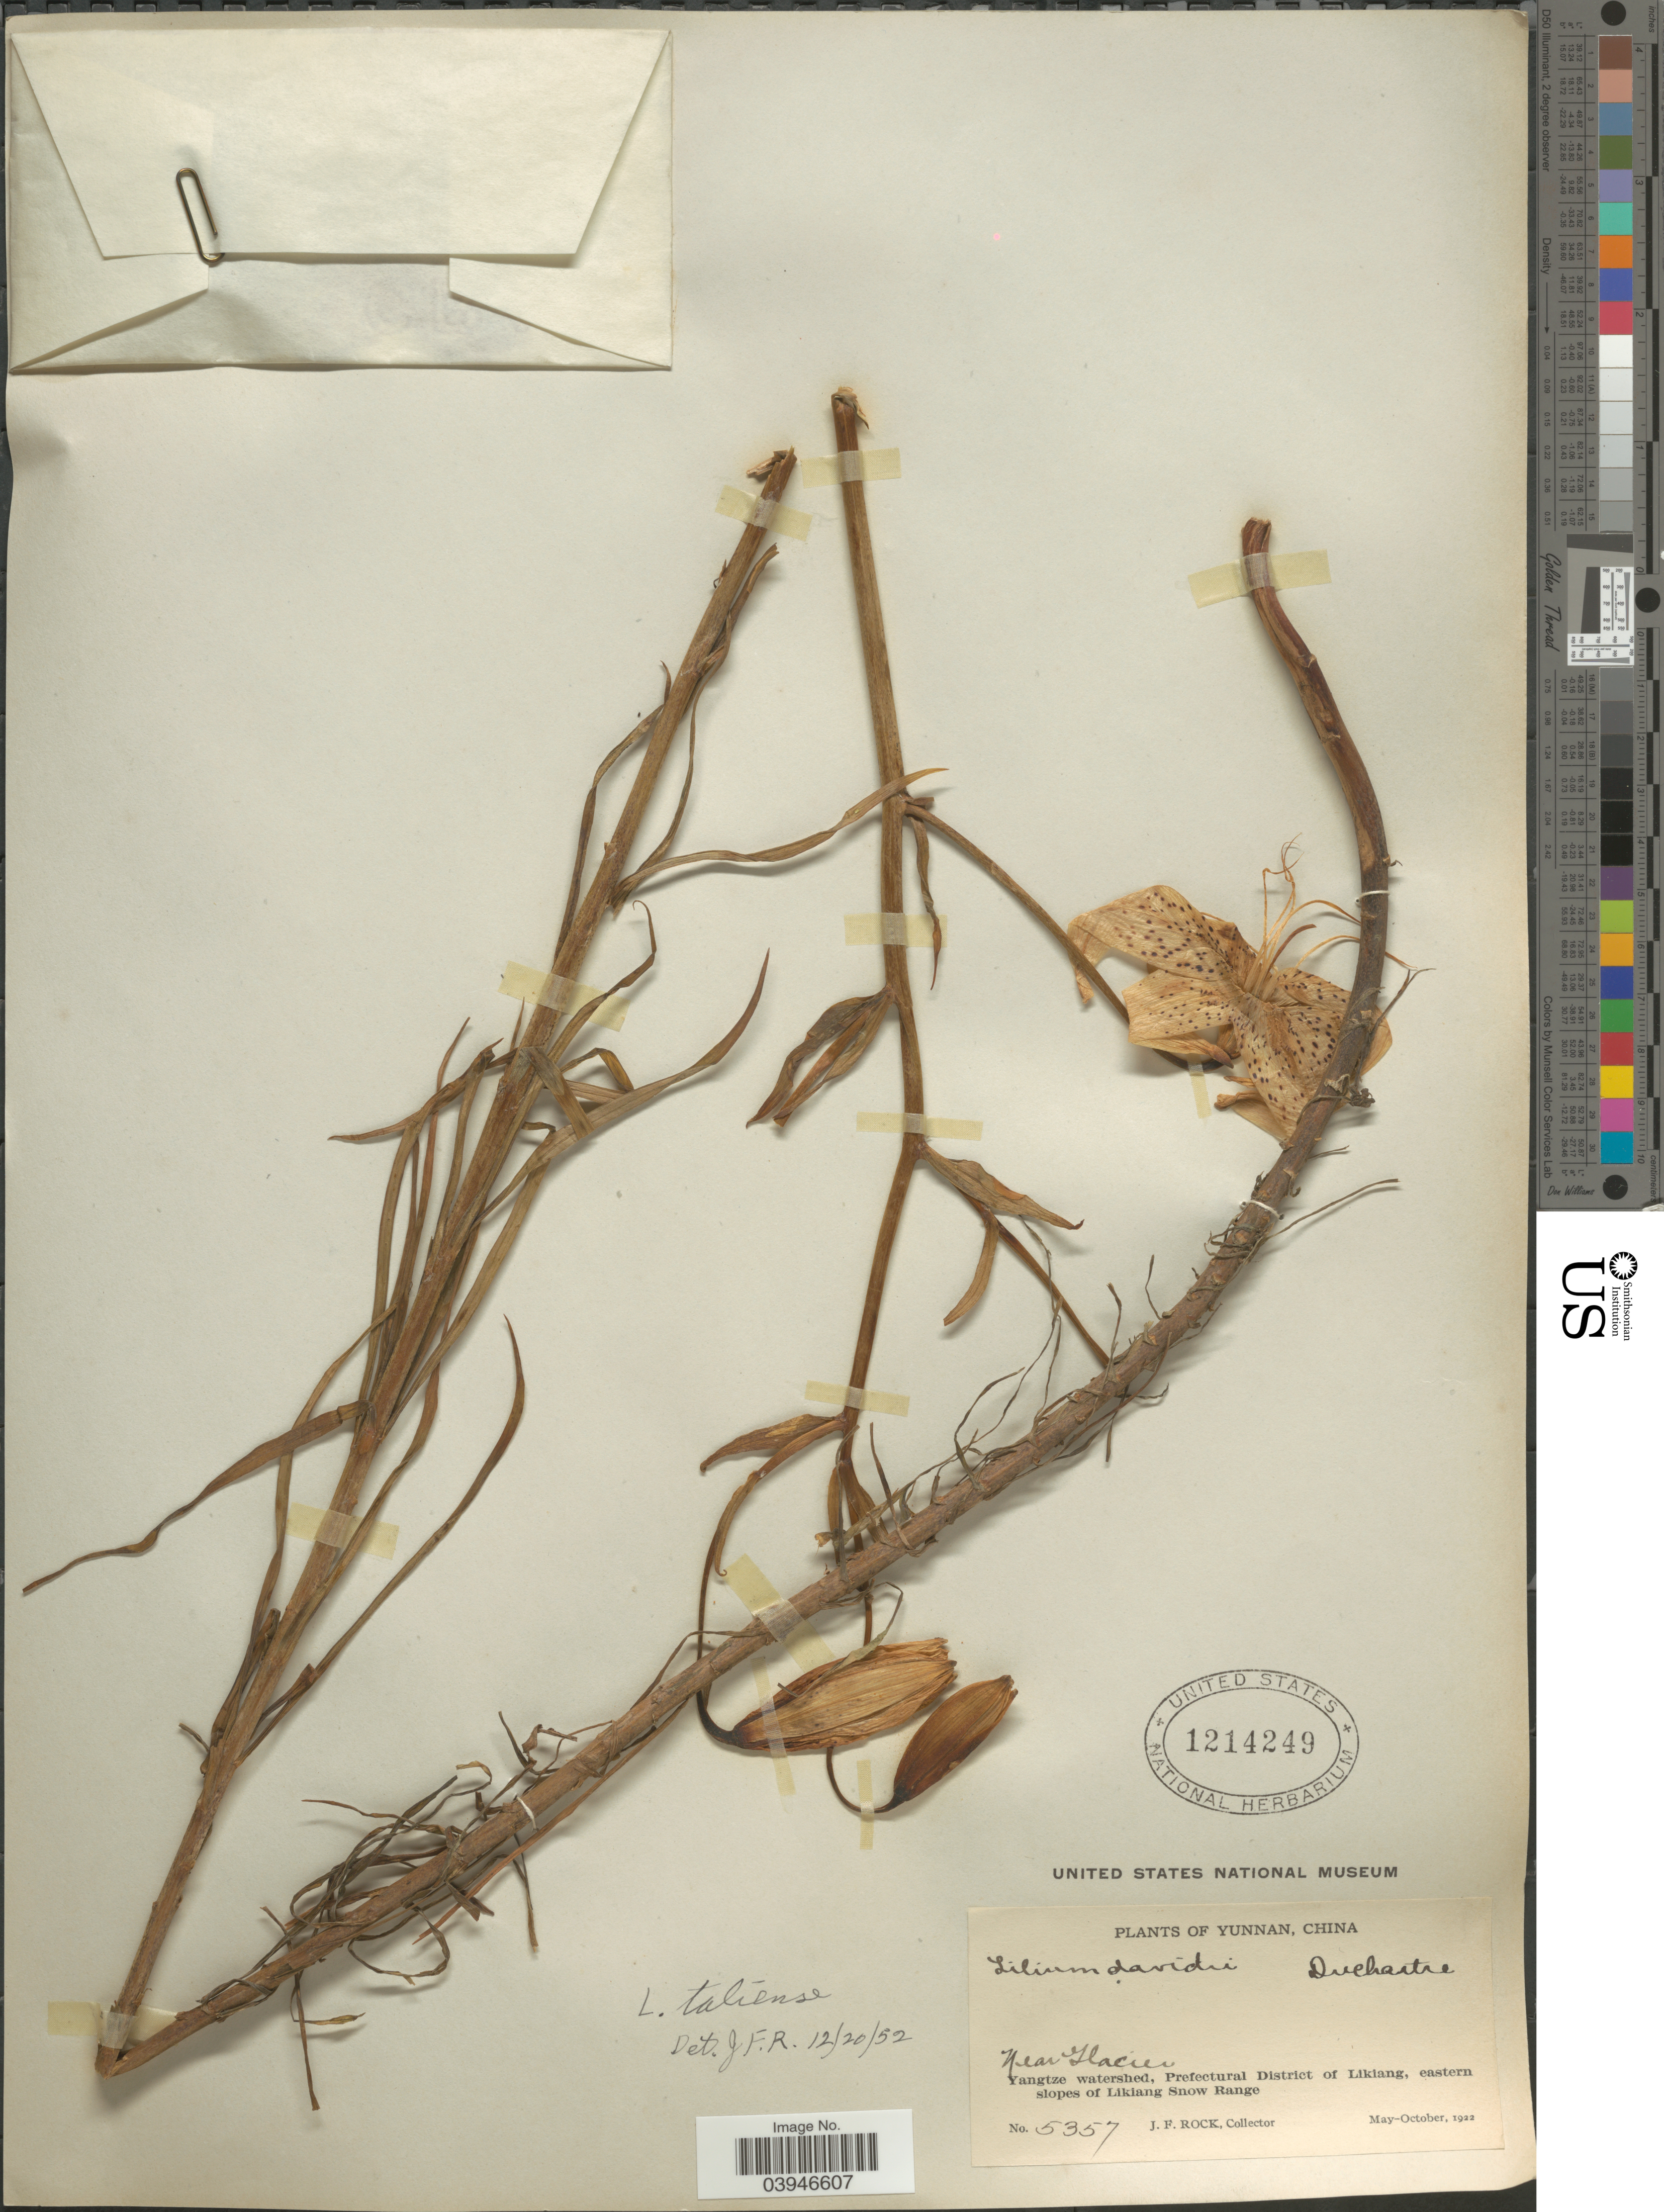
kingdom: Plantae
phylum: Tracheophyta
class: Liliopsida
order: Liliales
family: Liliaceae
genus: Lilium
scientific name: Lilium taliense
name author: Franch.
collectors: J. Rock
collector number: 5357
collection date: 1922-05/1922-10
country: China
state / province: Yunnan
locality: Near Glacier. Yangtze watershed, Prefectural District of Likiang, eastern slopes of Likiang Snow Range.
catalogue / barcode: US 1214249